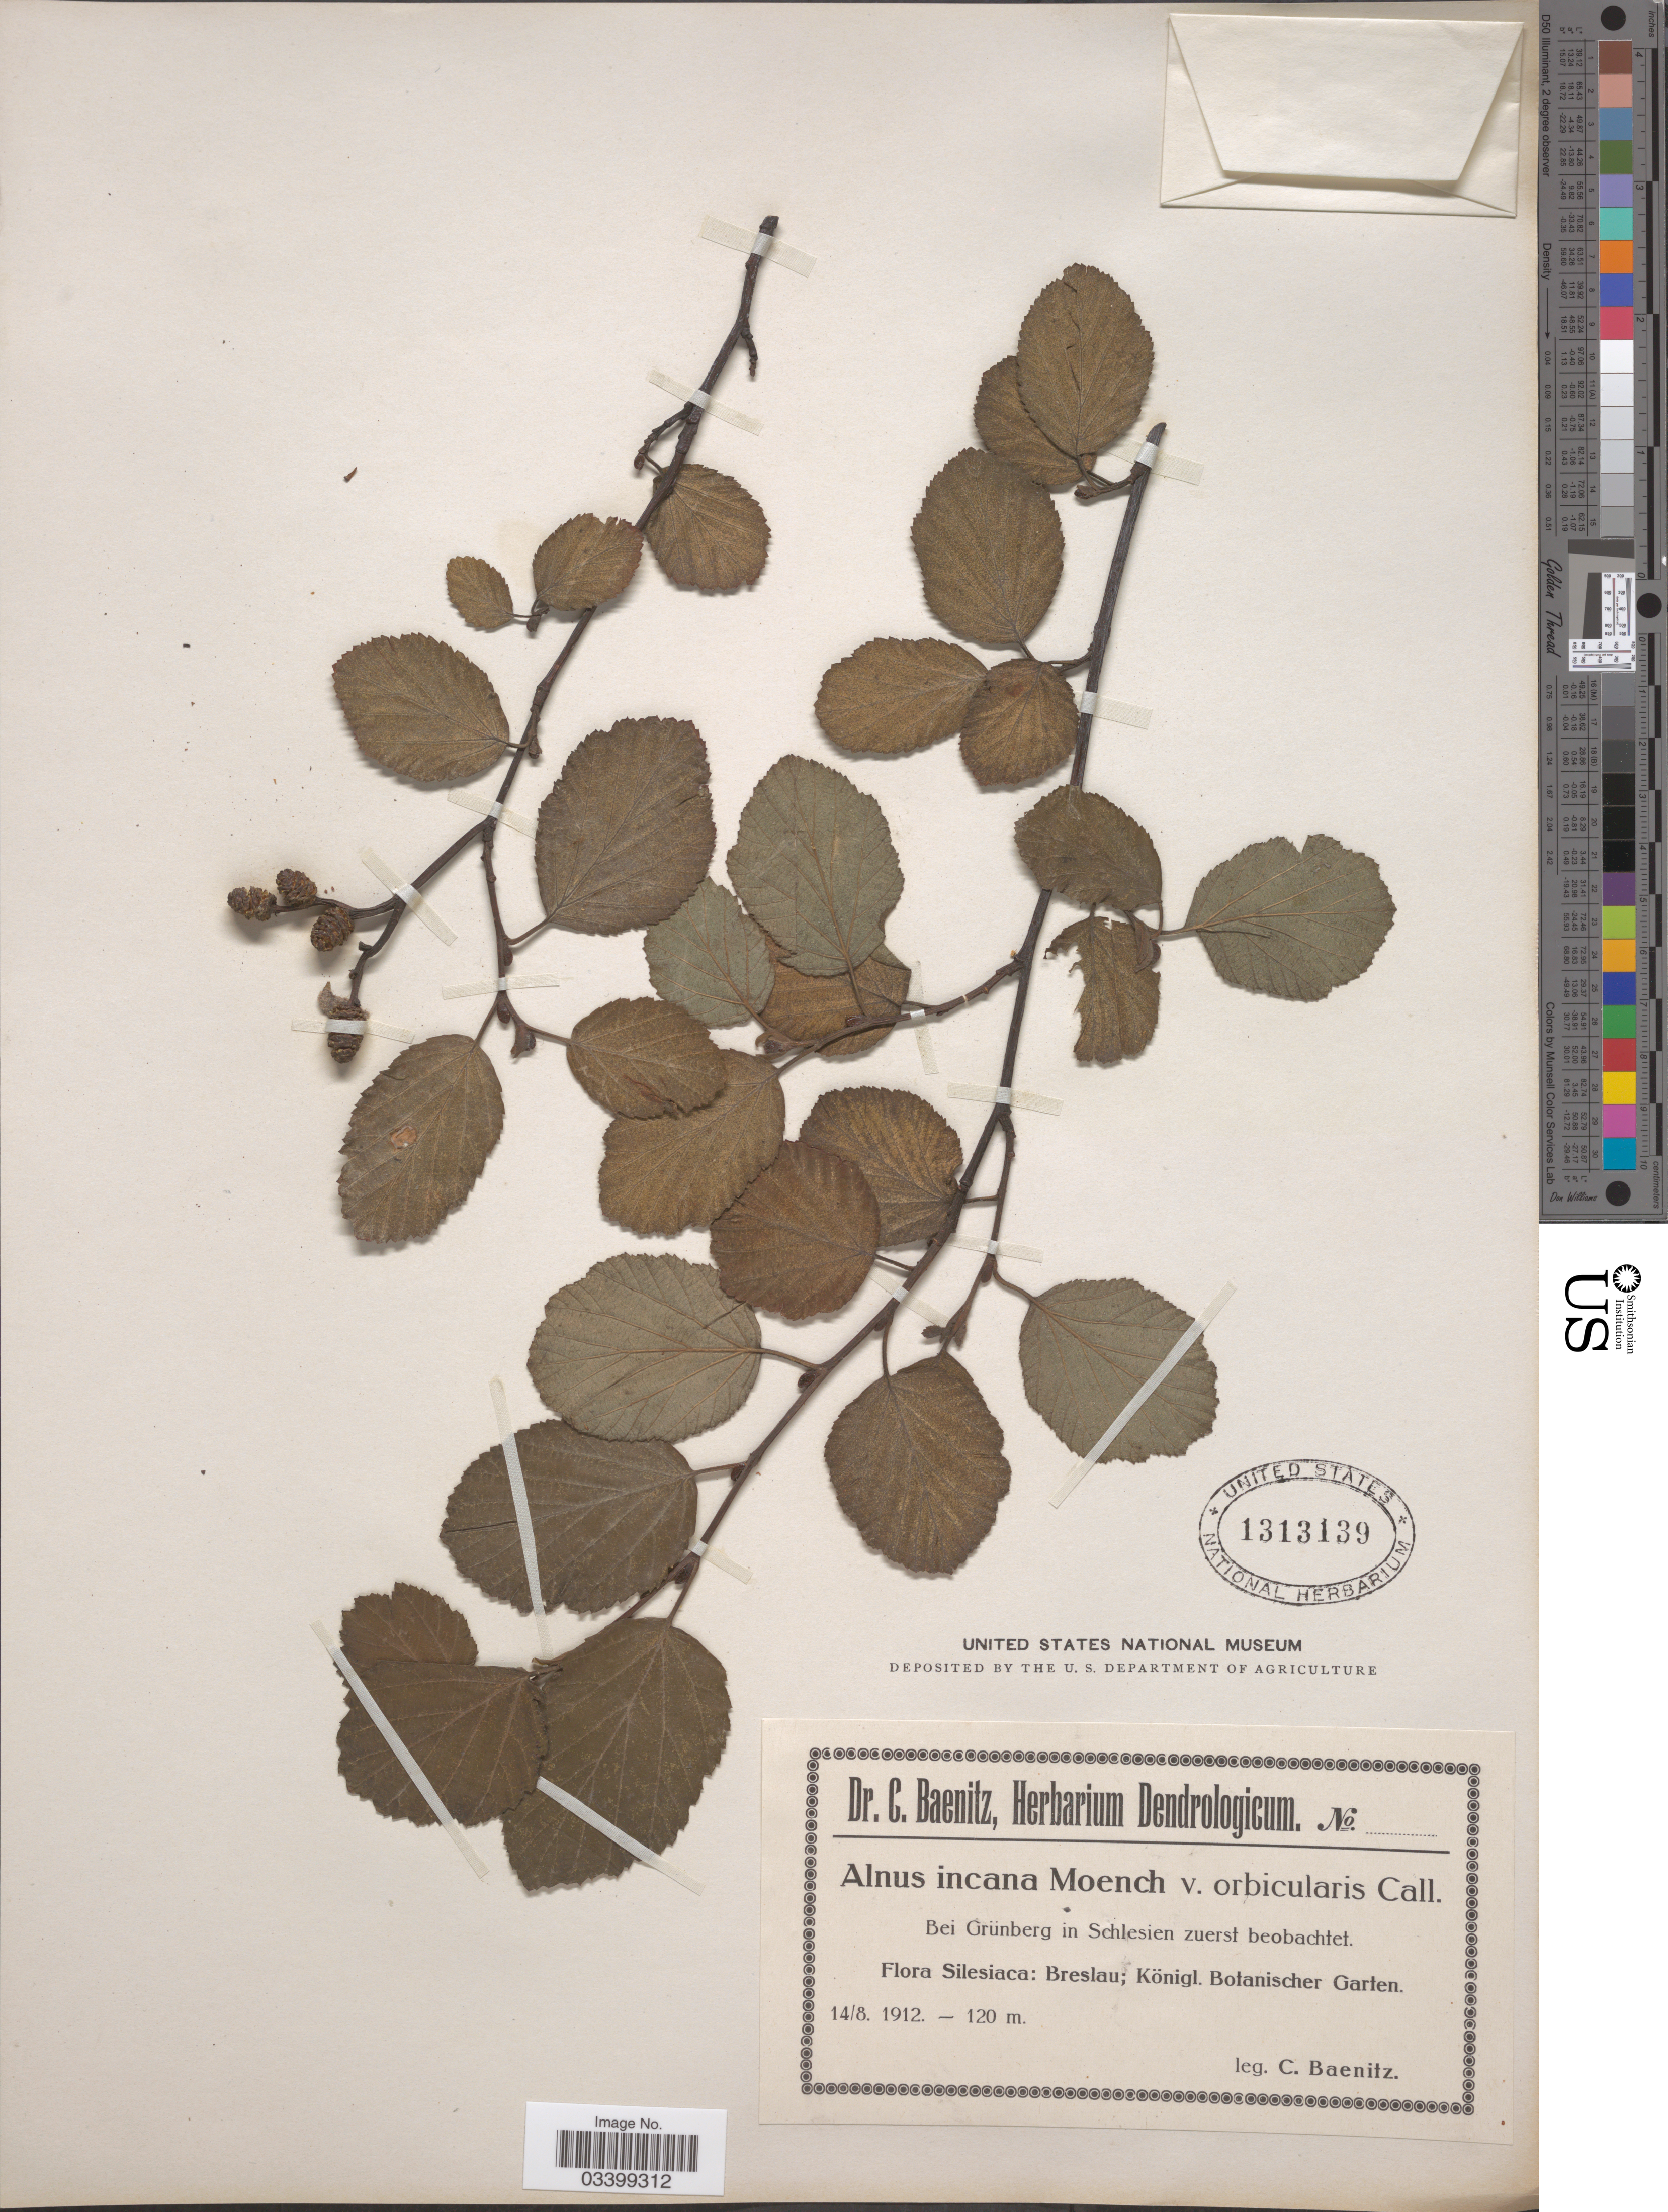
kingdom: Plantae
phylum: Tracheophyta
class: Magnoliopsida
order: Fagales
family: Betulaceae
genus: Alnus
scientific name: Alnus incana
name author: (L.) Moench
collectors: C. G. Baenitz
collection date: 1912-08-14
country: Poland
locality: Silesiaca: Breslau: Königl. Botanischer Garten.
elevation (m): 120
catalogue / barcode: US 1313139